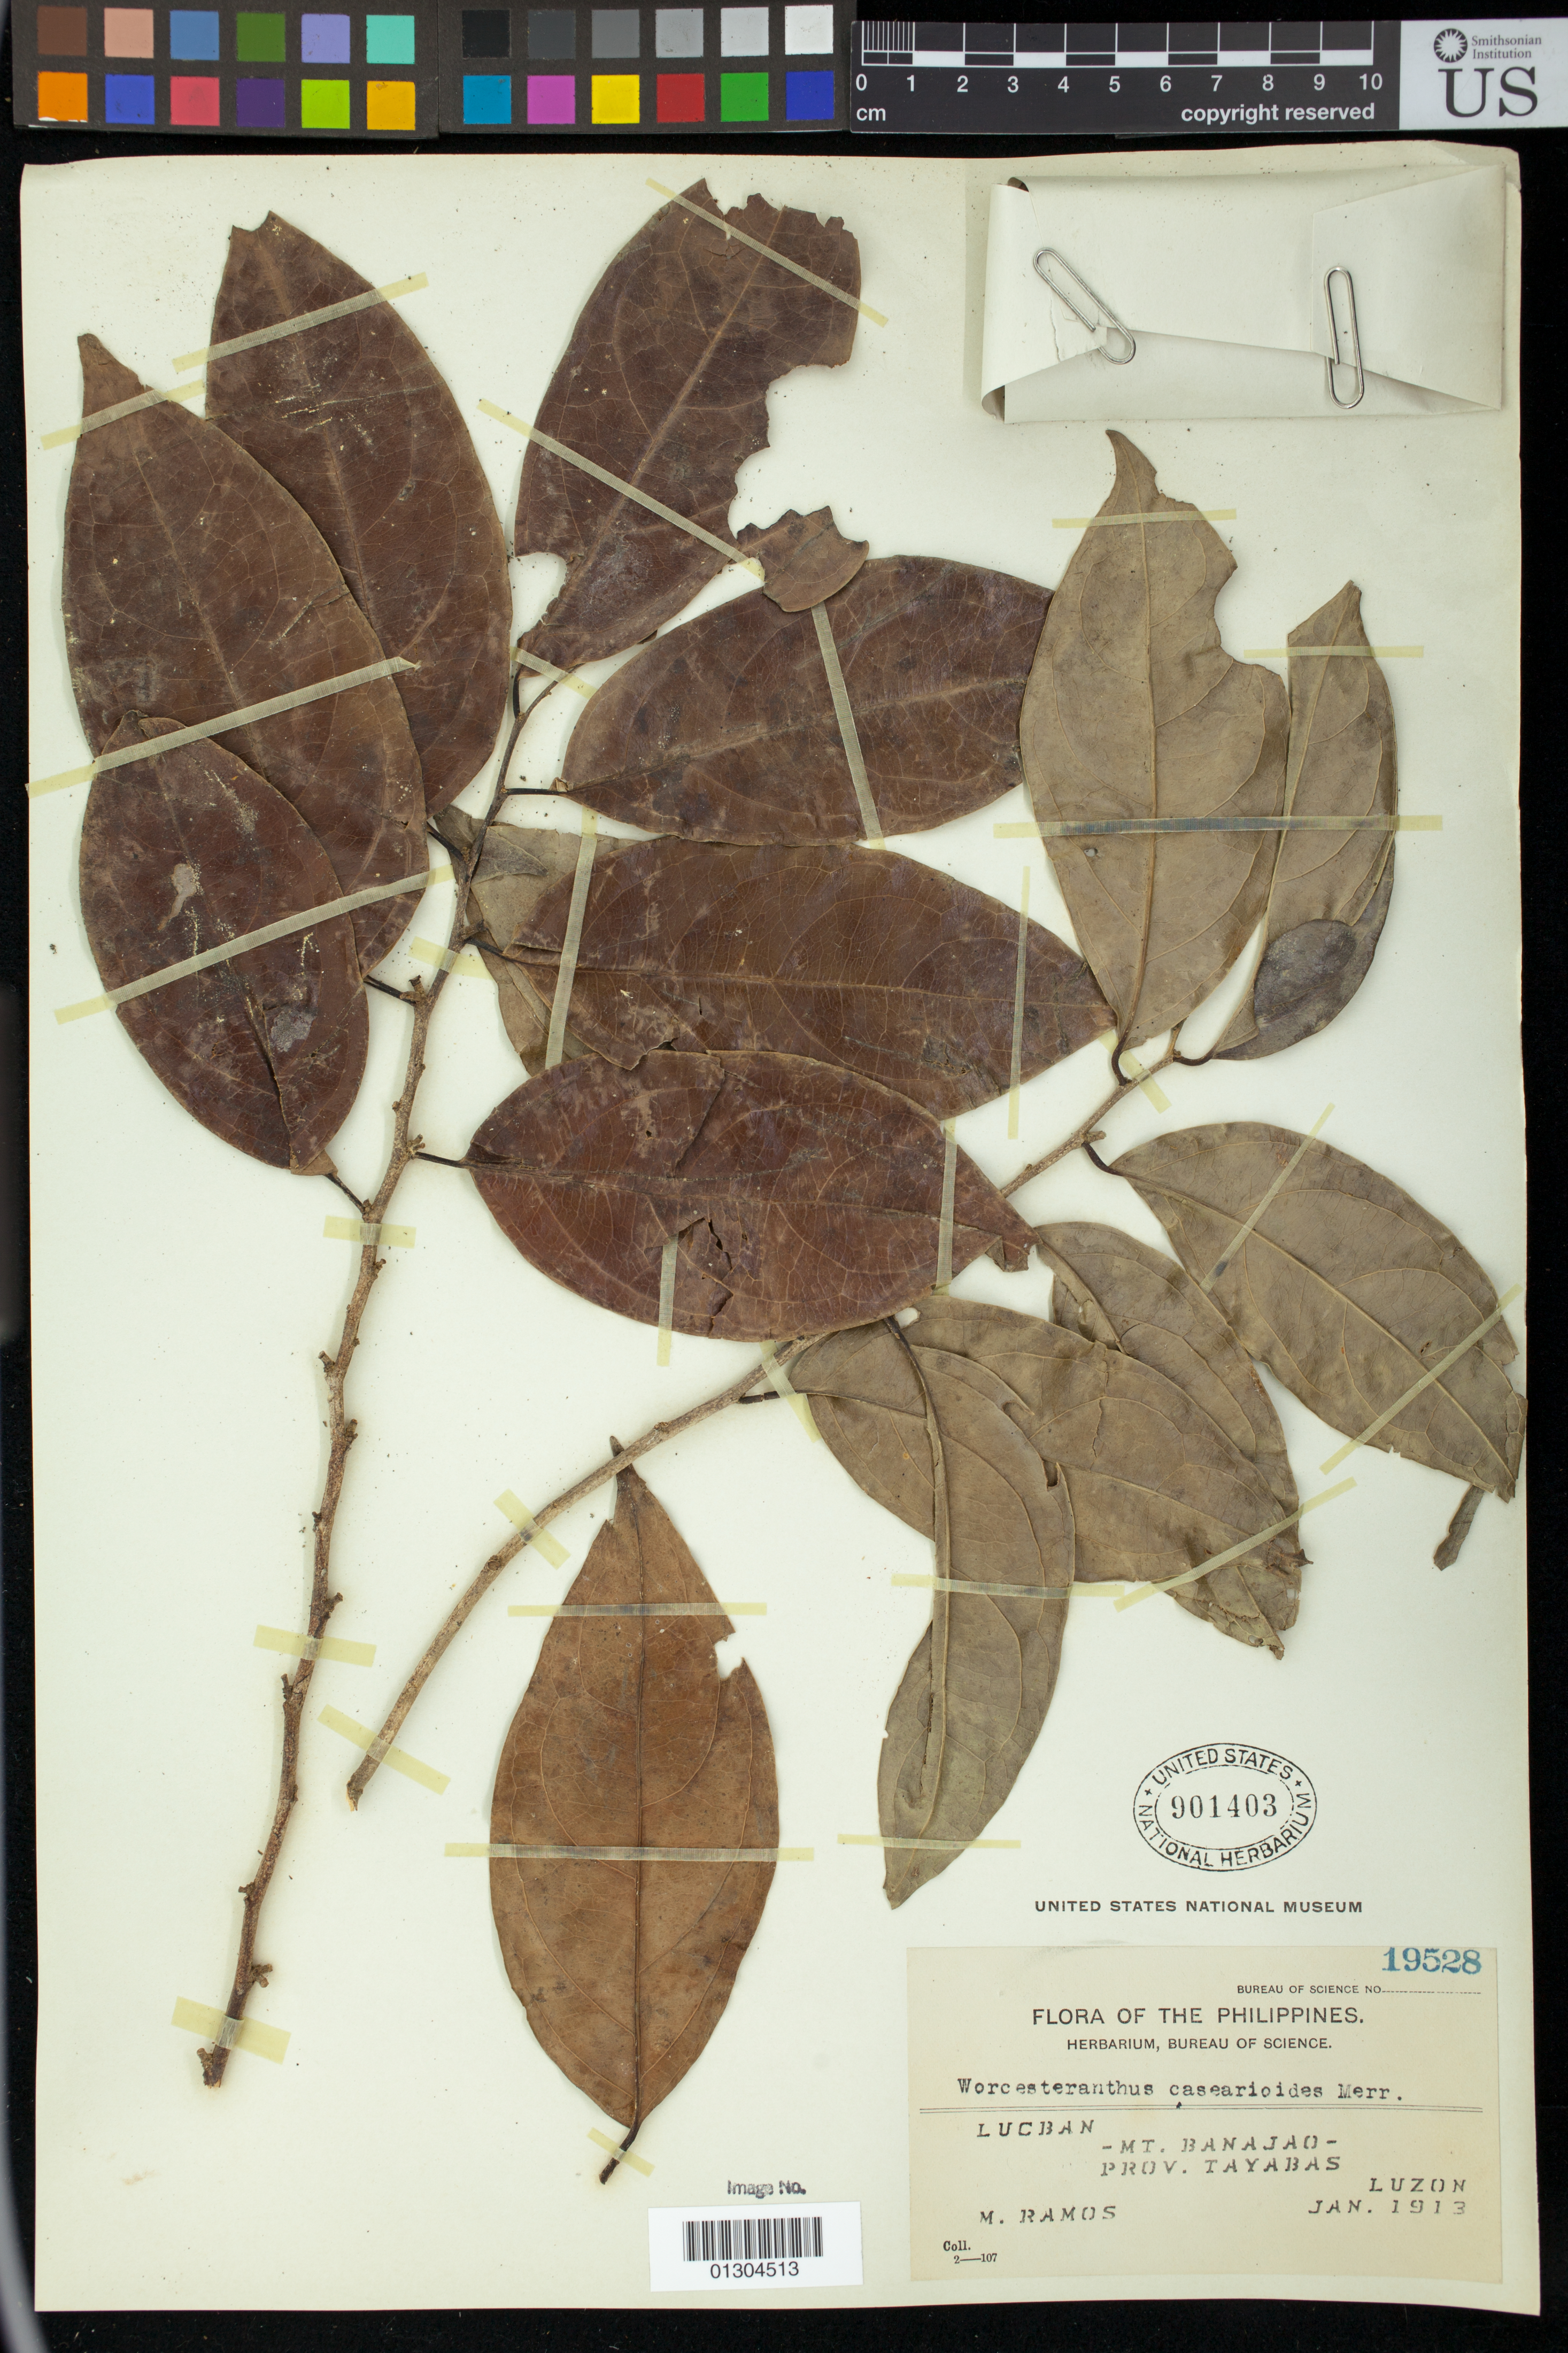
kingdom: Plantae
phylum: Tracheophyta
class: Magnoliopsida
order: Malpighiales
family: Pandaceae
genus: Microdesmis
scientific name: Microdesmis magallanensis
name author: (Elmer) Steenis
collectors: M. Ramos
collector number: Bur. of Sci: 19528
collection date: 1913-01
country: Philippines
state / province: Calabarzon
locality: Lucban - Mt. Banajao- Prov. Tayabas Luzon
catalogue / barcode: US 901403